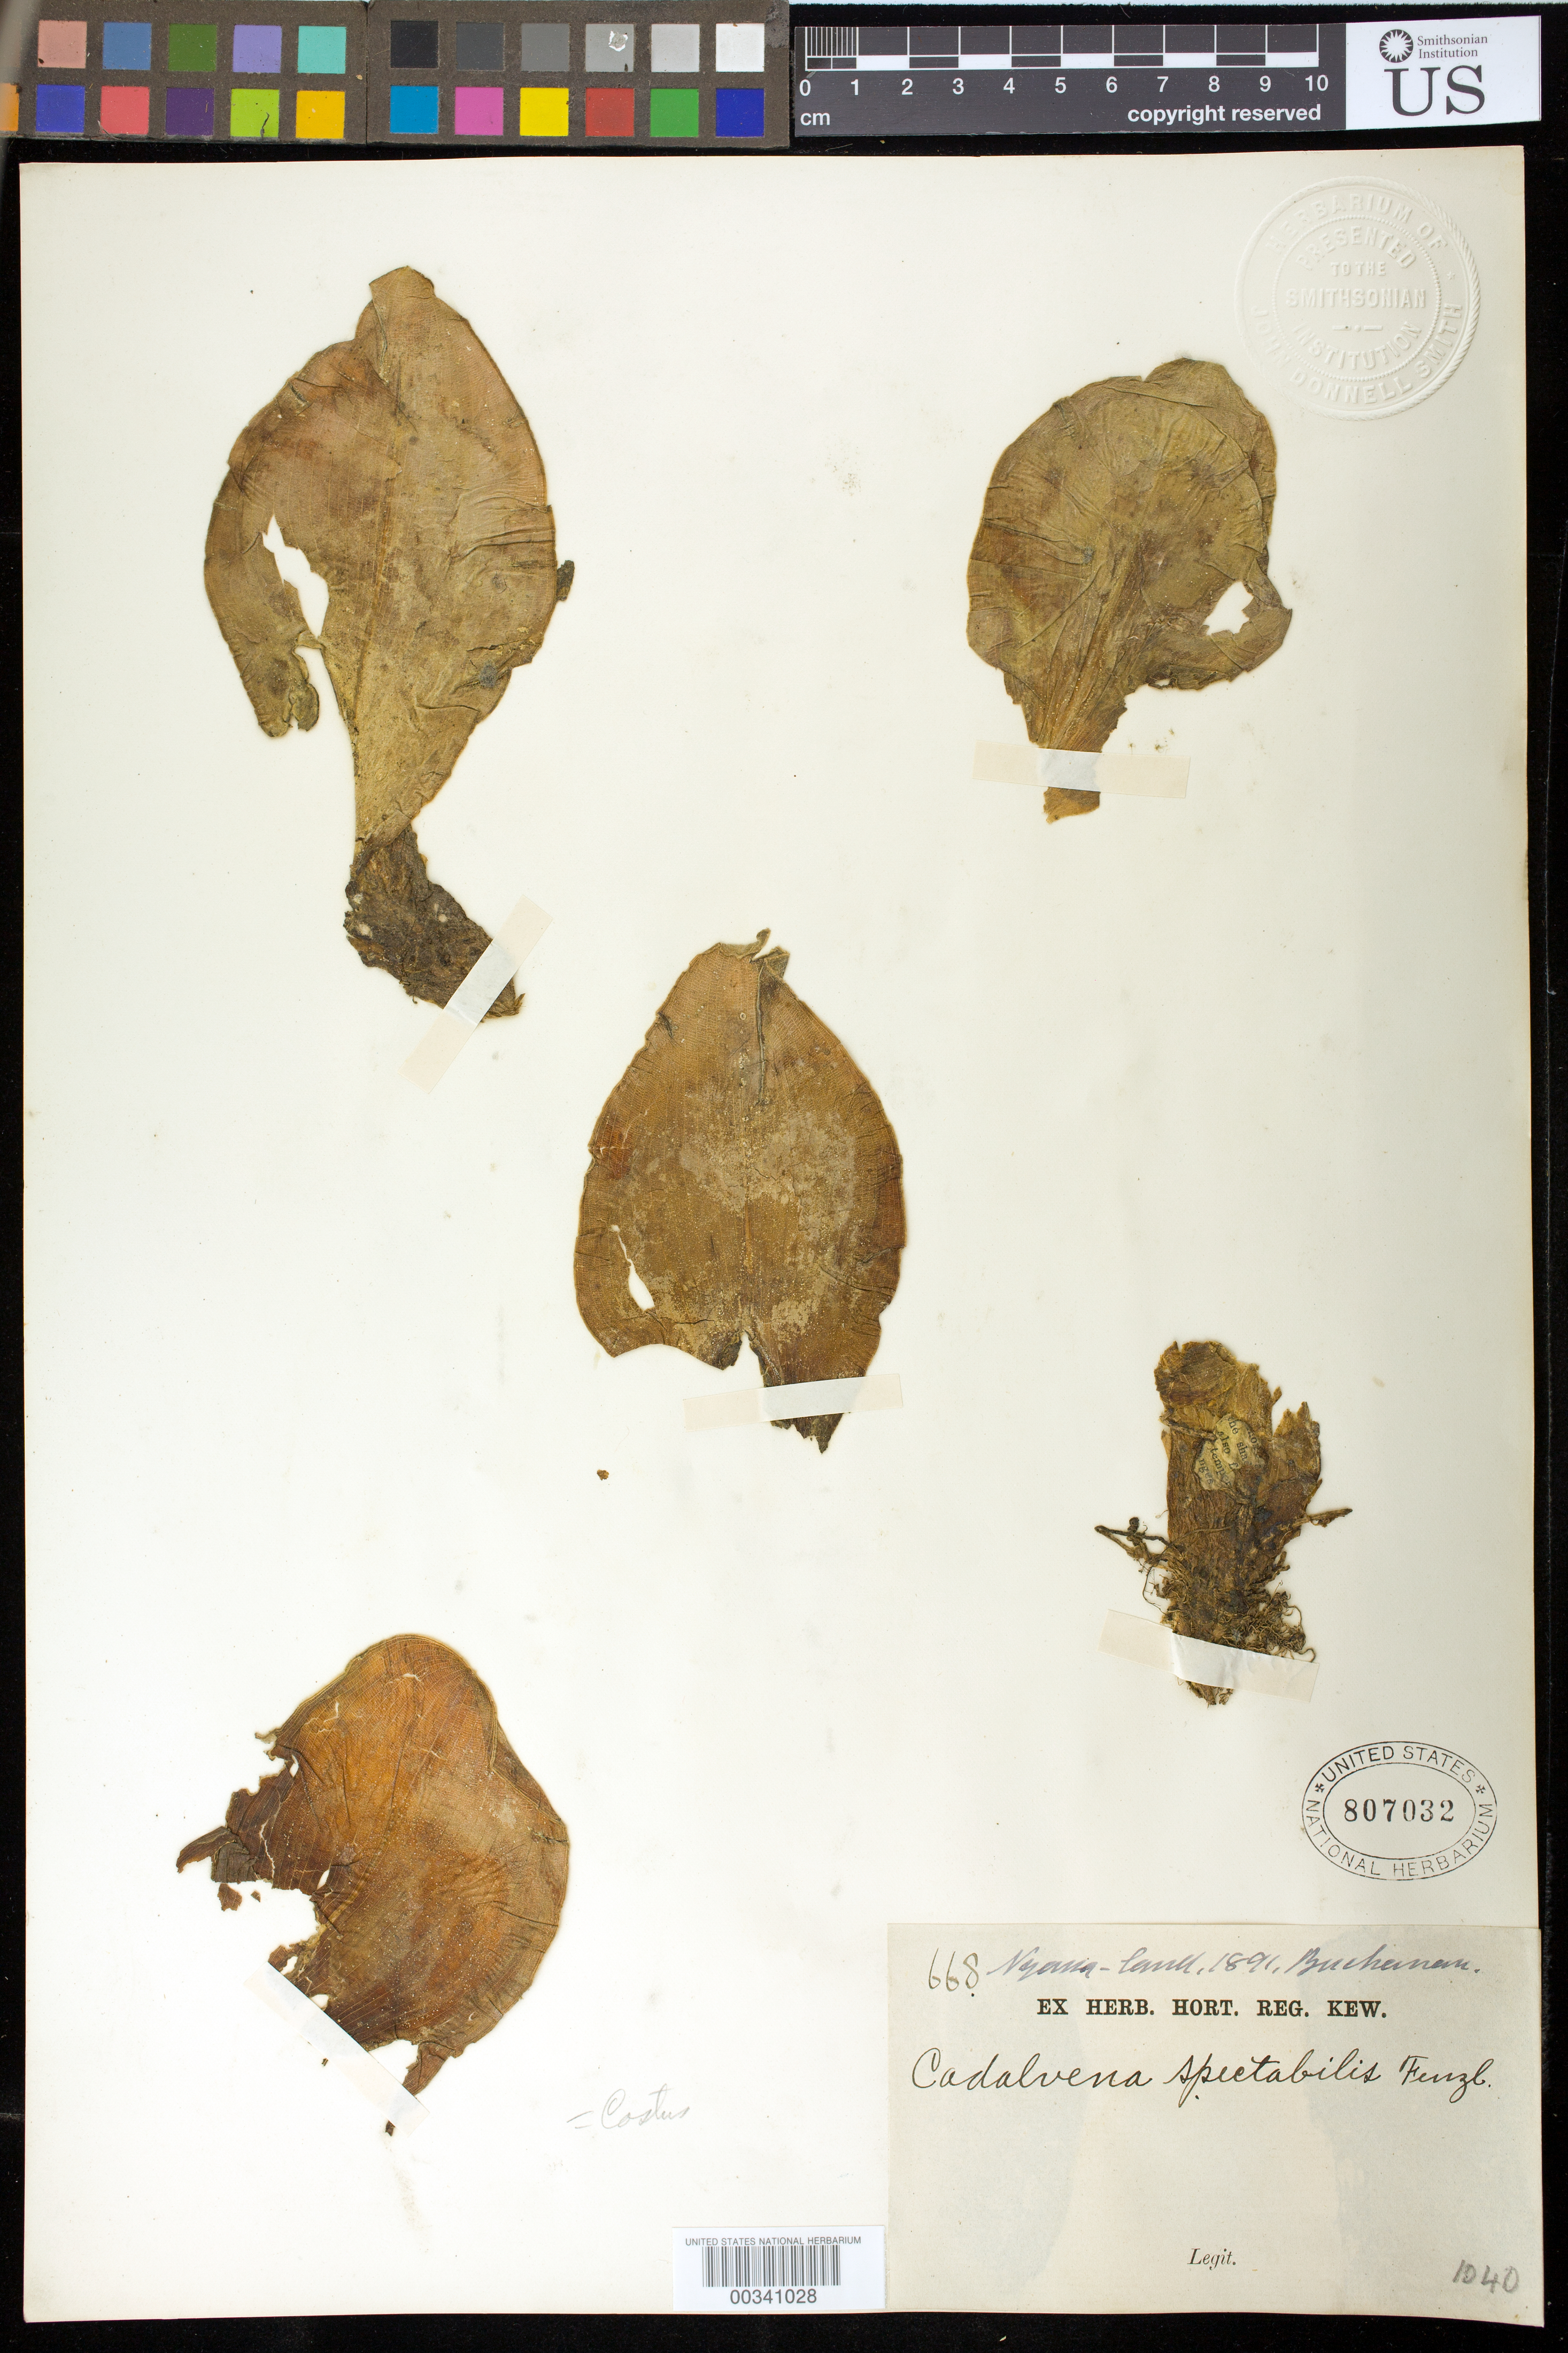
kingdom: Plantae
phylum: Tracheophyta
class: Liliopsida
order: Zingiberales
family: Costaceae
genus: Costus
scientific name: Costus spectabilis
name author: K. Schum.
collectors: -. Buchanan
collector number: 668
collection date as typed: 1891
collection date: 1891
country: Malawi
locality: Nyassa-land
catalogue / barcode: US 807032